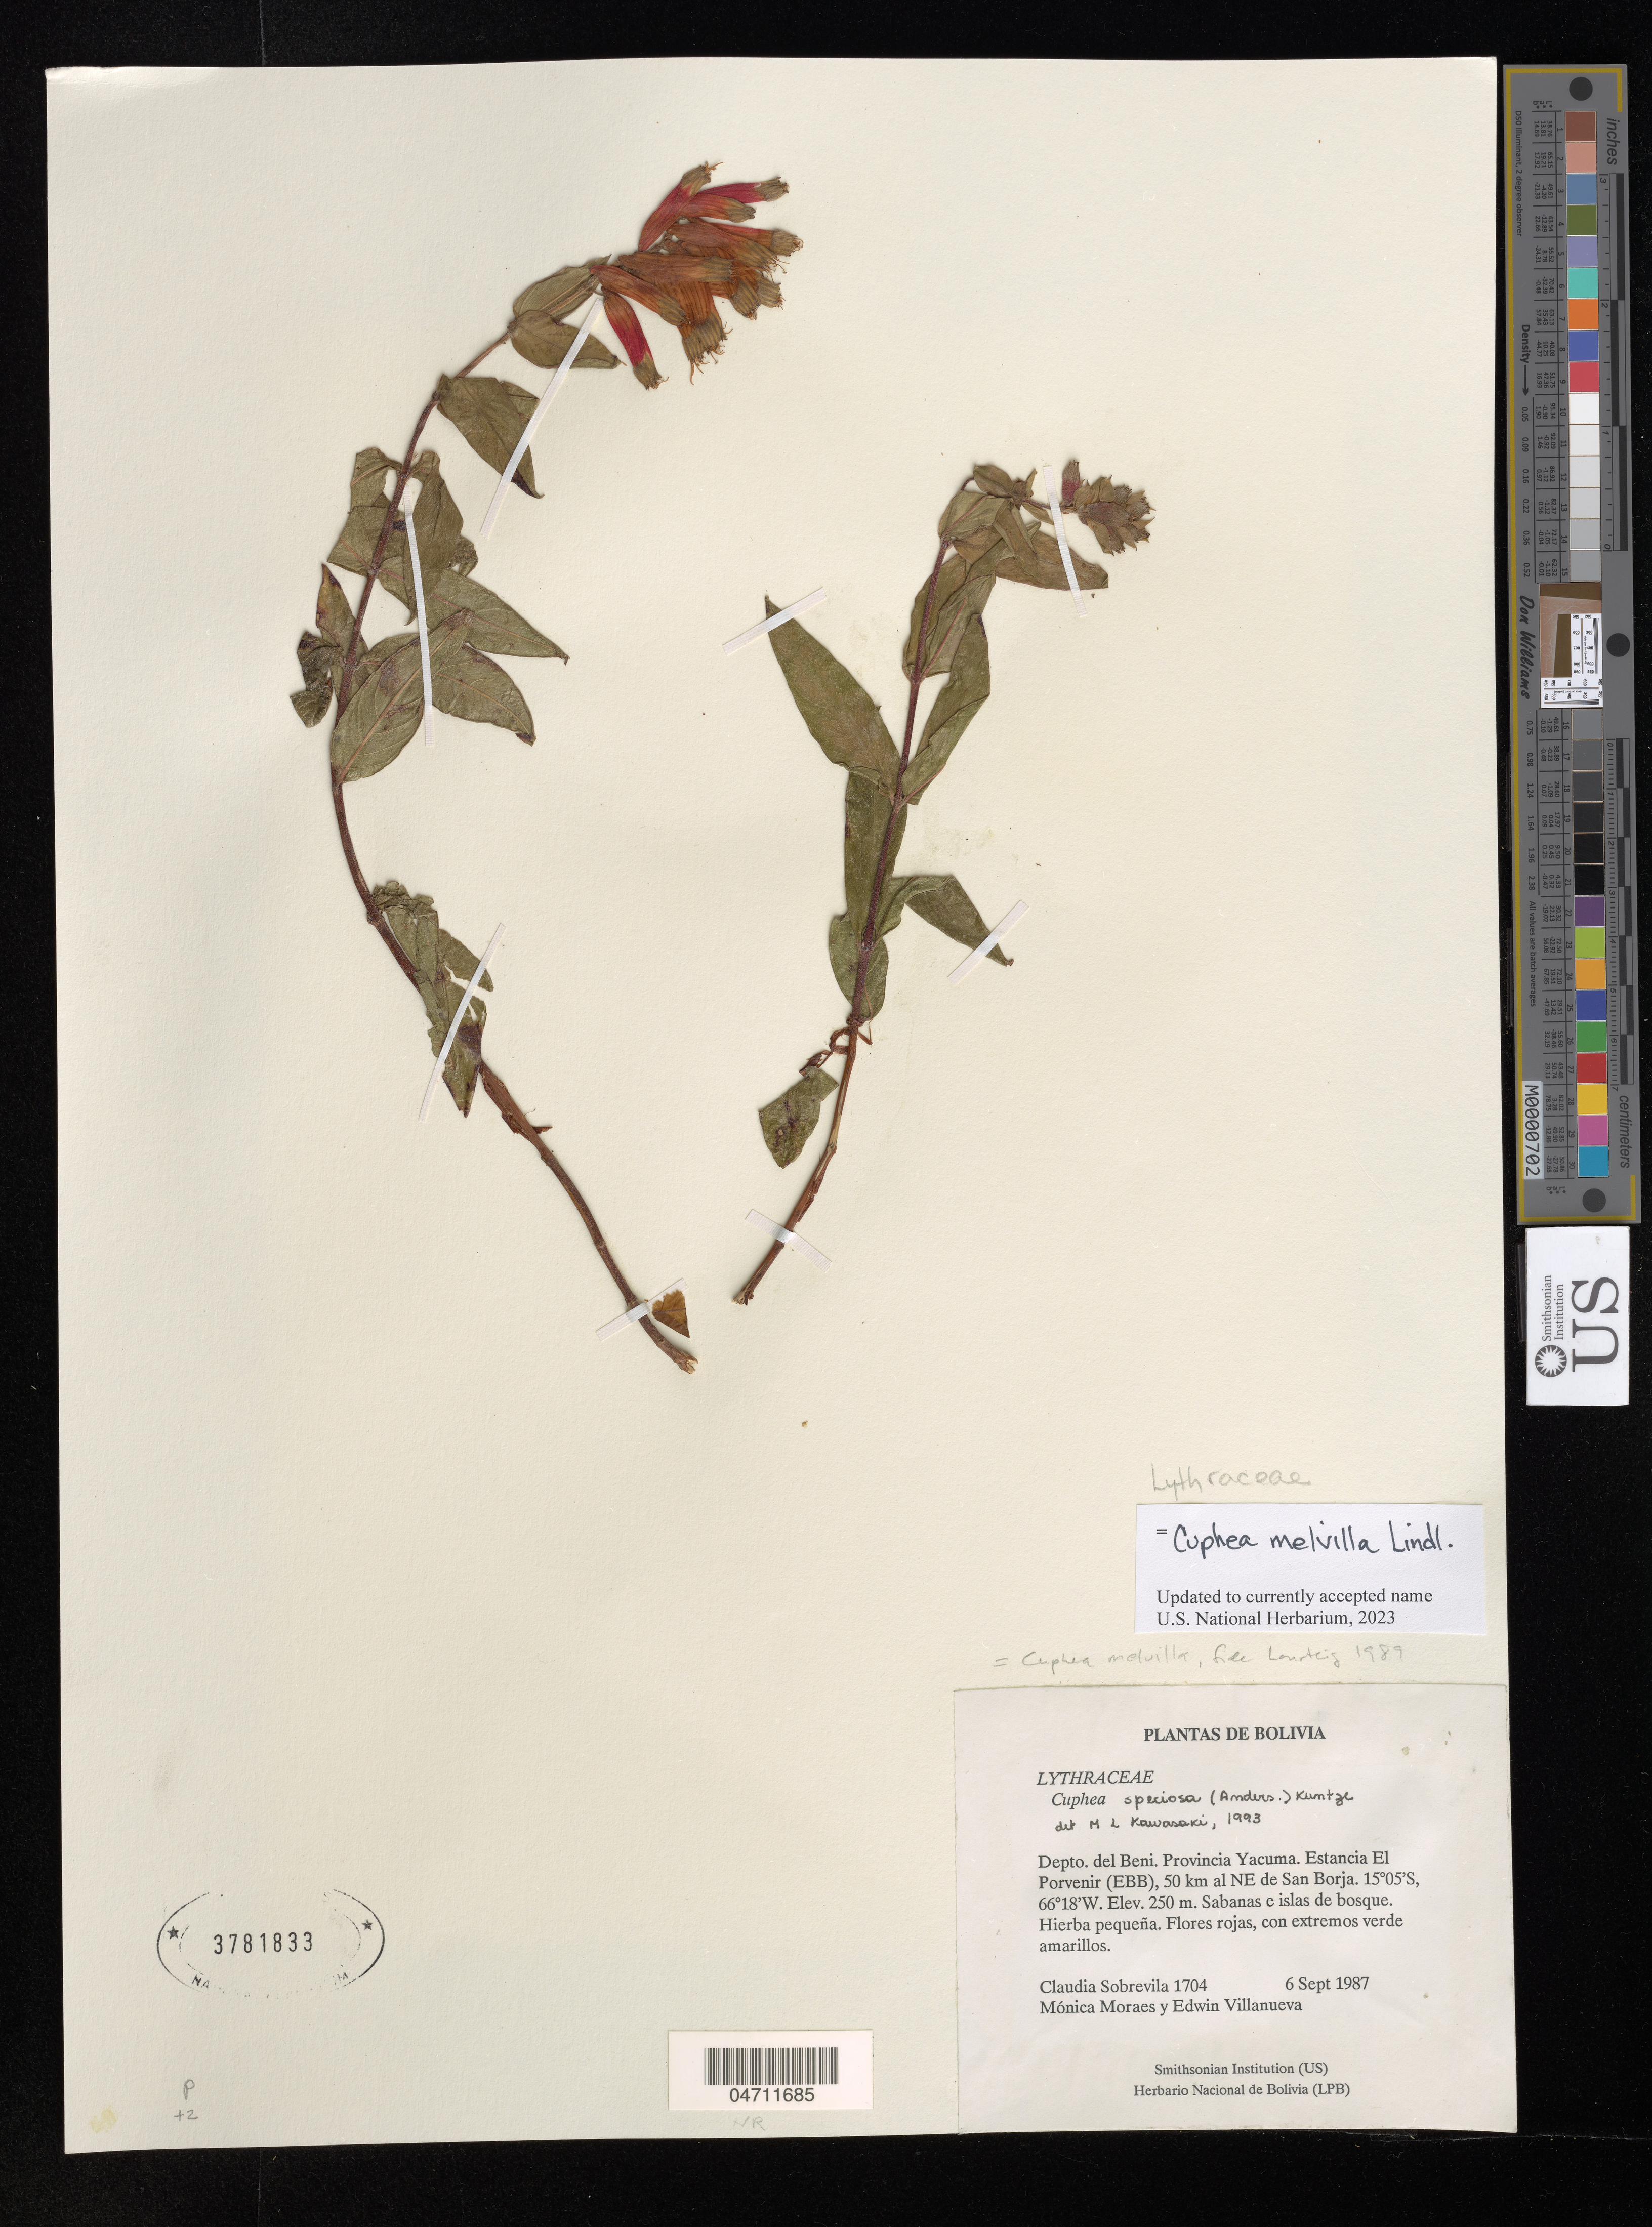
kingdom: Plantae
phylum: Tracheophyta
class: Magnoliopsida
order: Myrtales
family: Lythraceae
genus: Cuphea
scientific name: Cuphea melvilla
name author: Lindl.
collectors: C. Sobrevila, M. Moraes & E. Villanueva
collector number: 1704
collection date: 1987-09-06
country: Bolivia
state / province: Beni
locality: Provincia Yacuma. Estancia El Porvenir (EBB), 50 km al NE de San Borja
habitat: Savanas e islas de bosque.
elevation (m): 250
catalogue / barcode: US 3781833